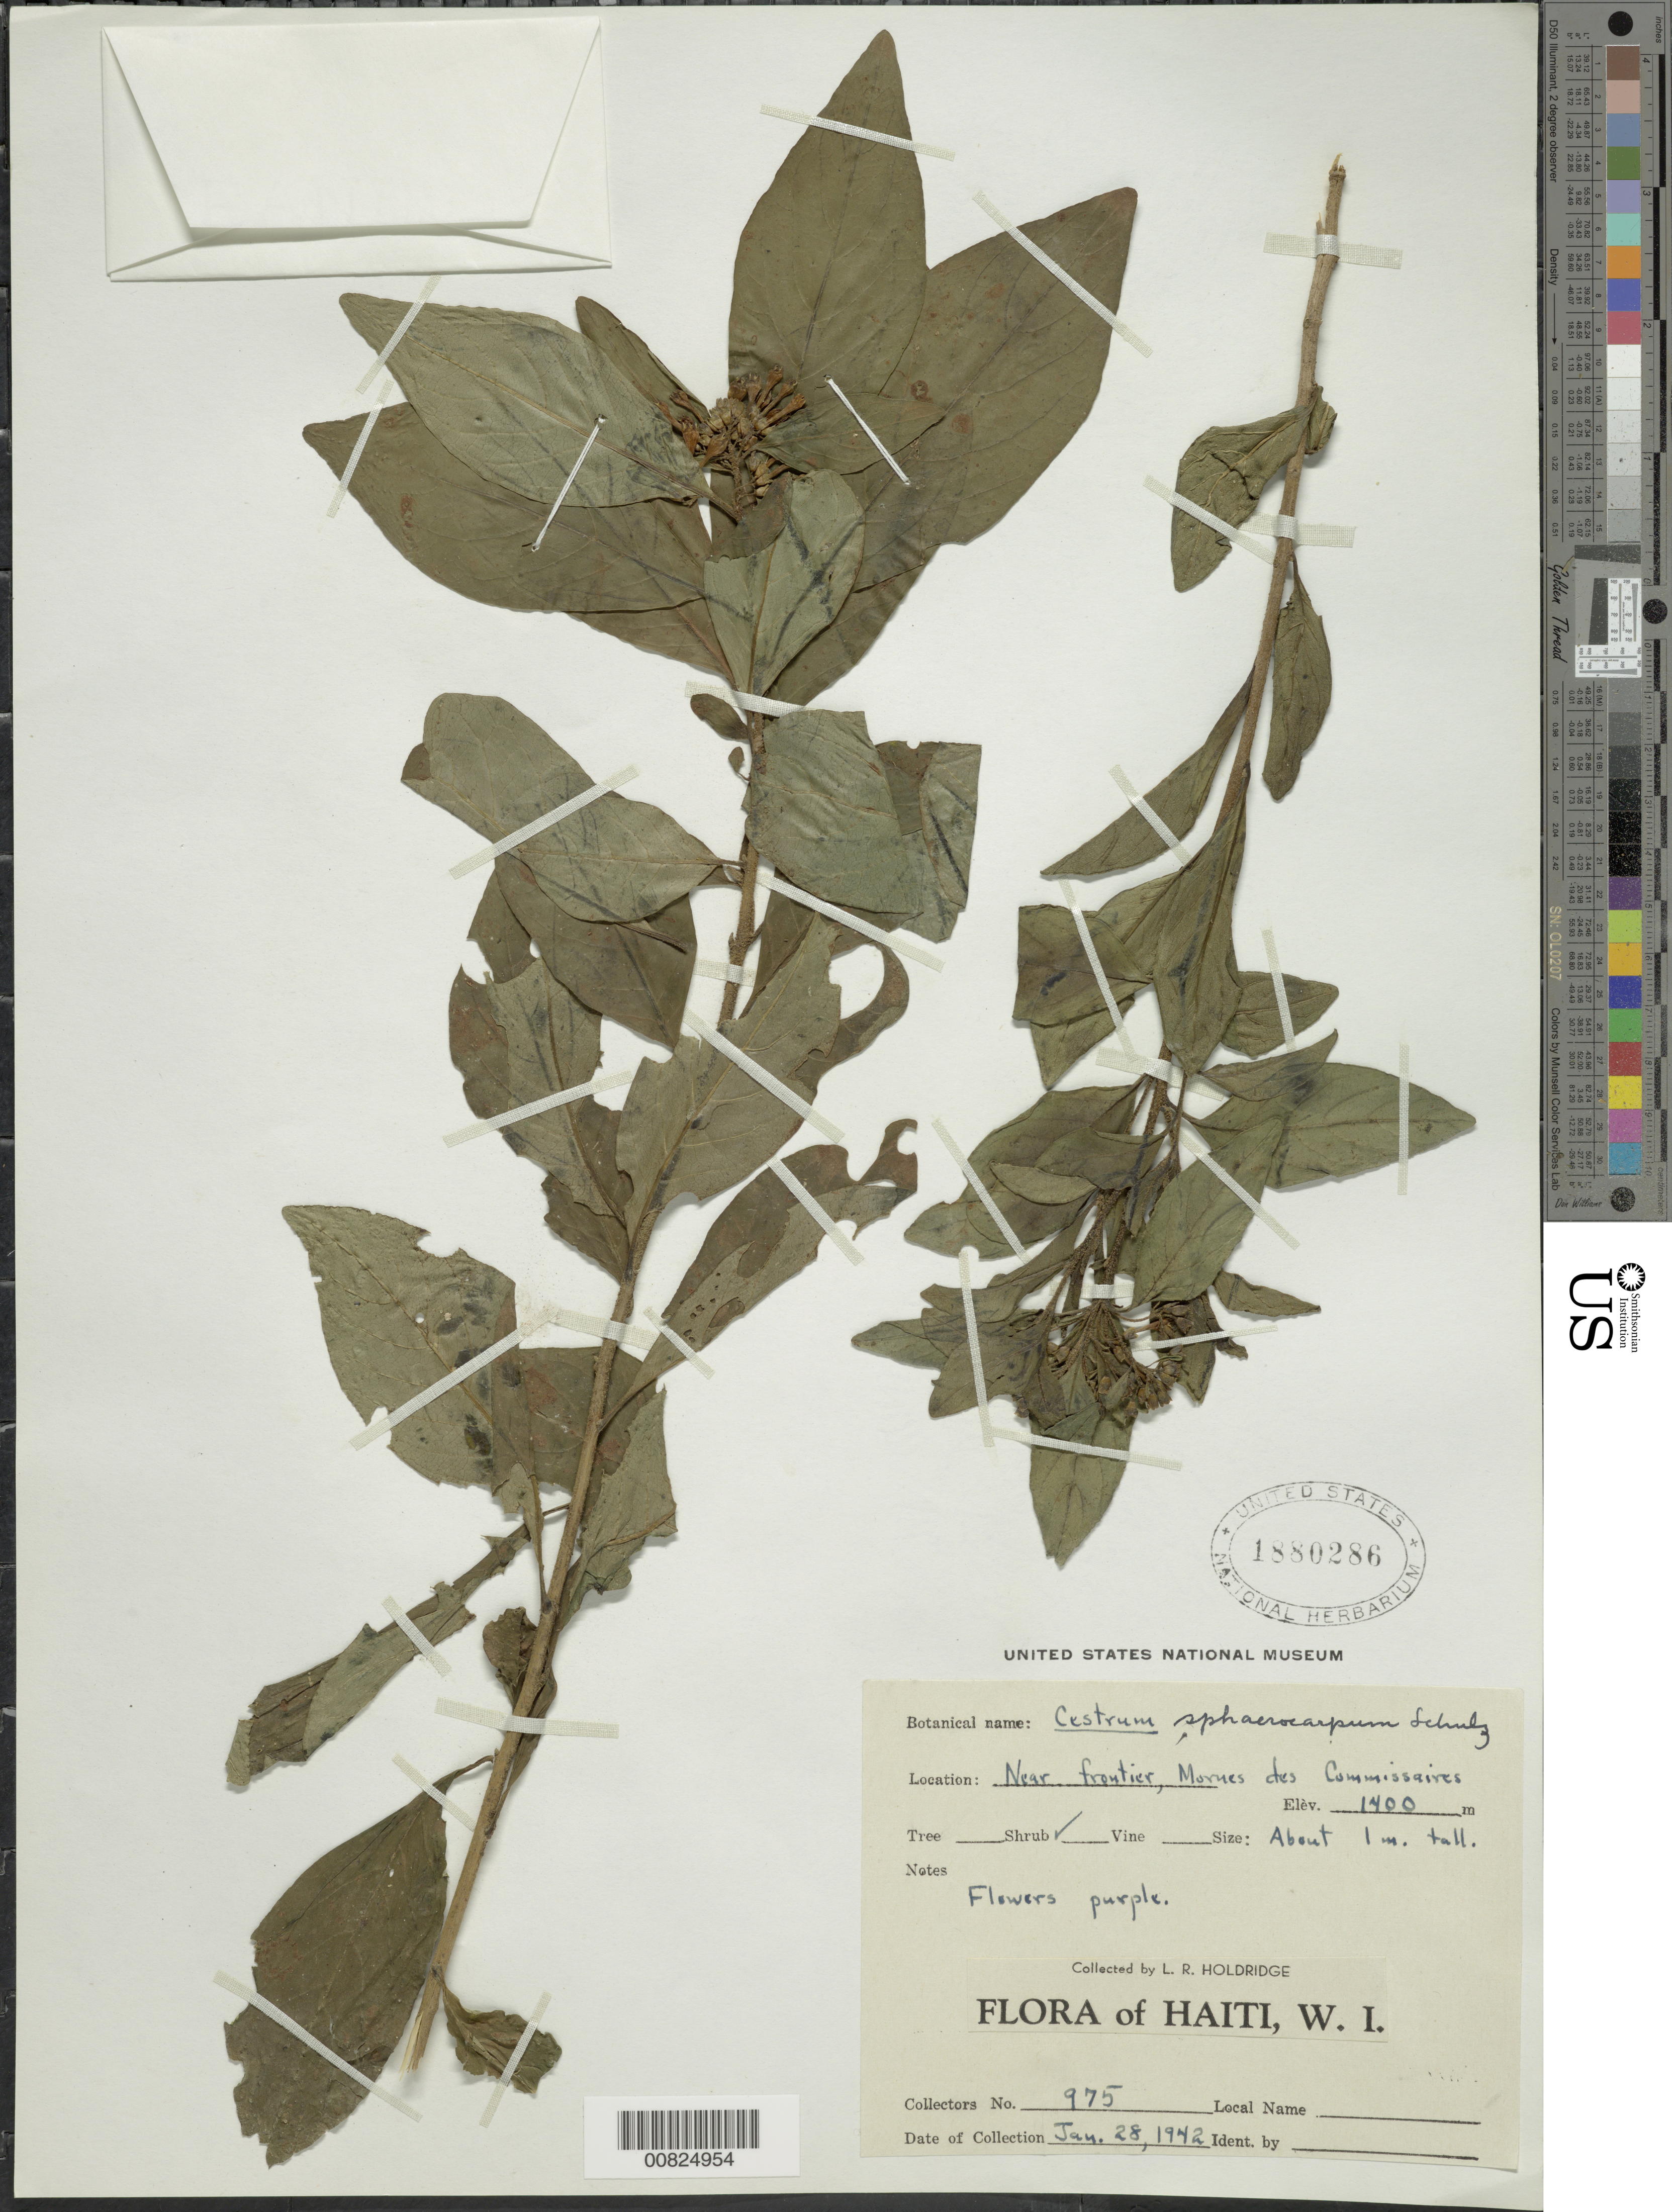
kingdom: Plantae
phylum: Tracheophyta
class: Magnoliopsida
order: Solanales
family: Solanaceae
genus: Cestrum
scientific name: Cestrum sphaerocarpum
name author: O.E. Schulz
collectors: L. Holdridge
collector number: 975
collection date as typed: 28 Jan 1942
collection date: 1942-01-28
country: Haiti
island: Hispaniola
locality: Near Frontier, Mornes des Commissaires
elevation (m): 1440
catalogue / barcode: US 1880286